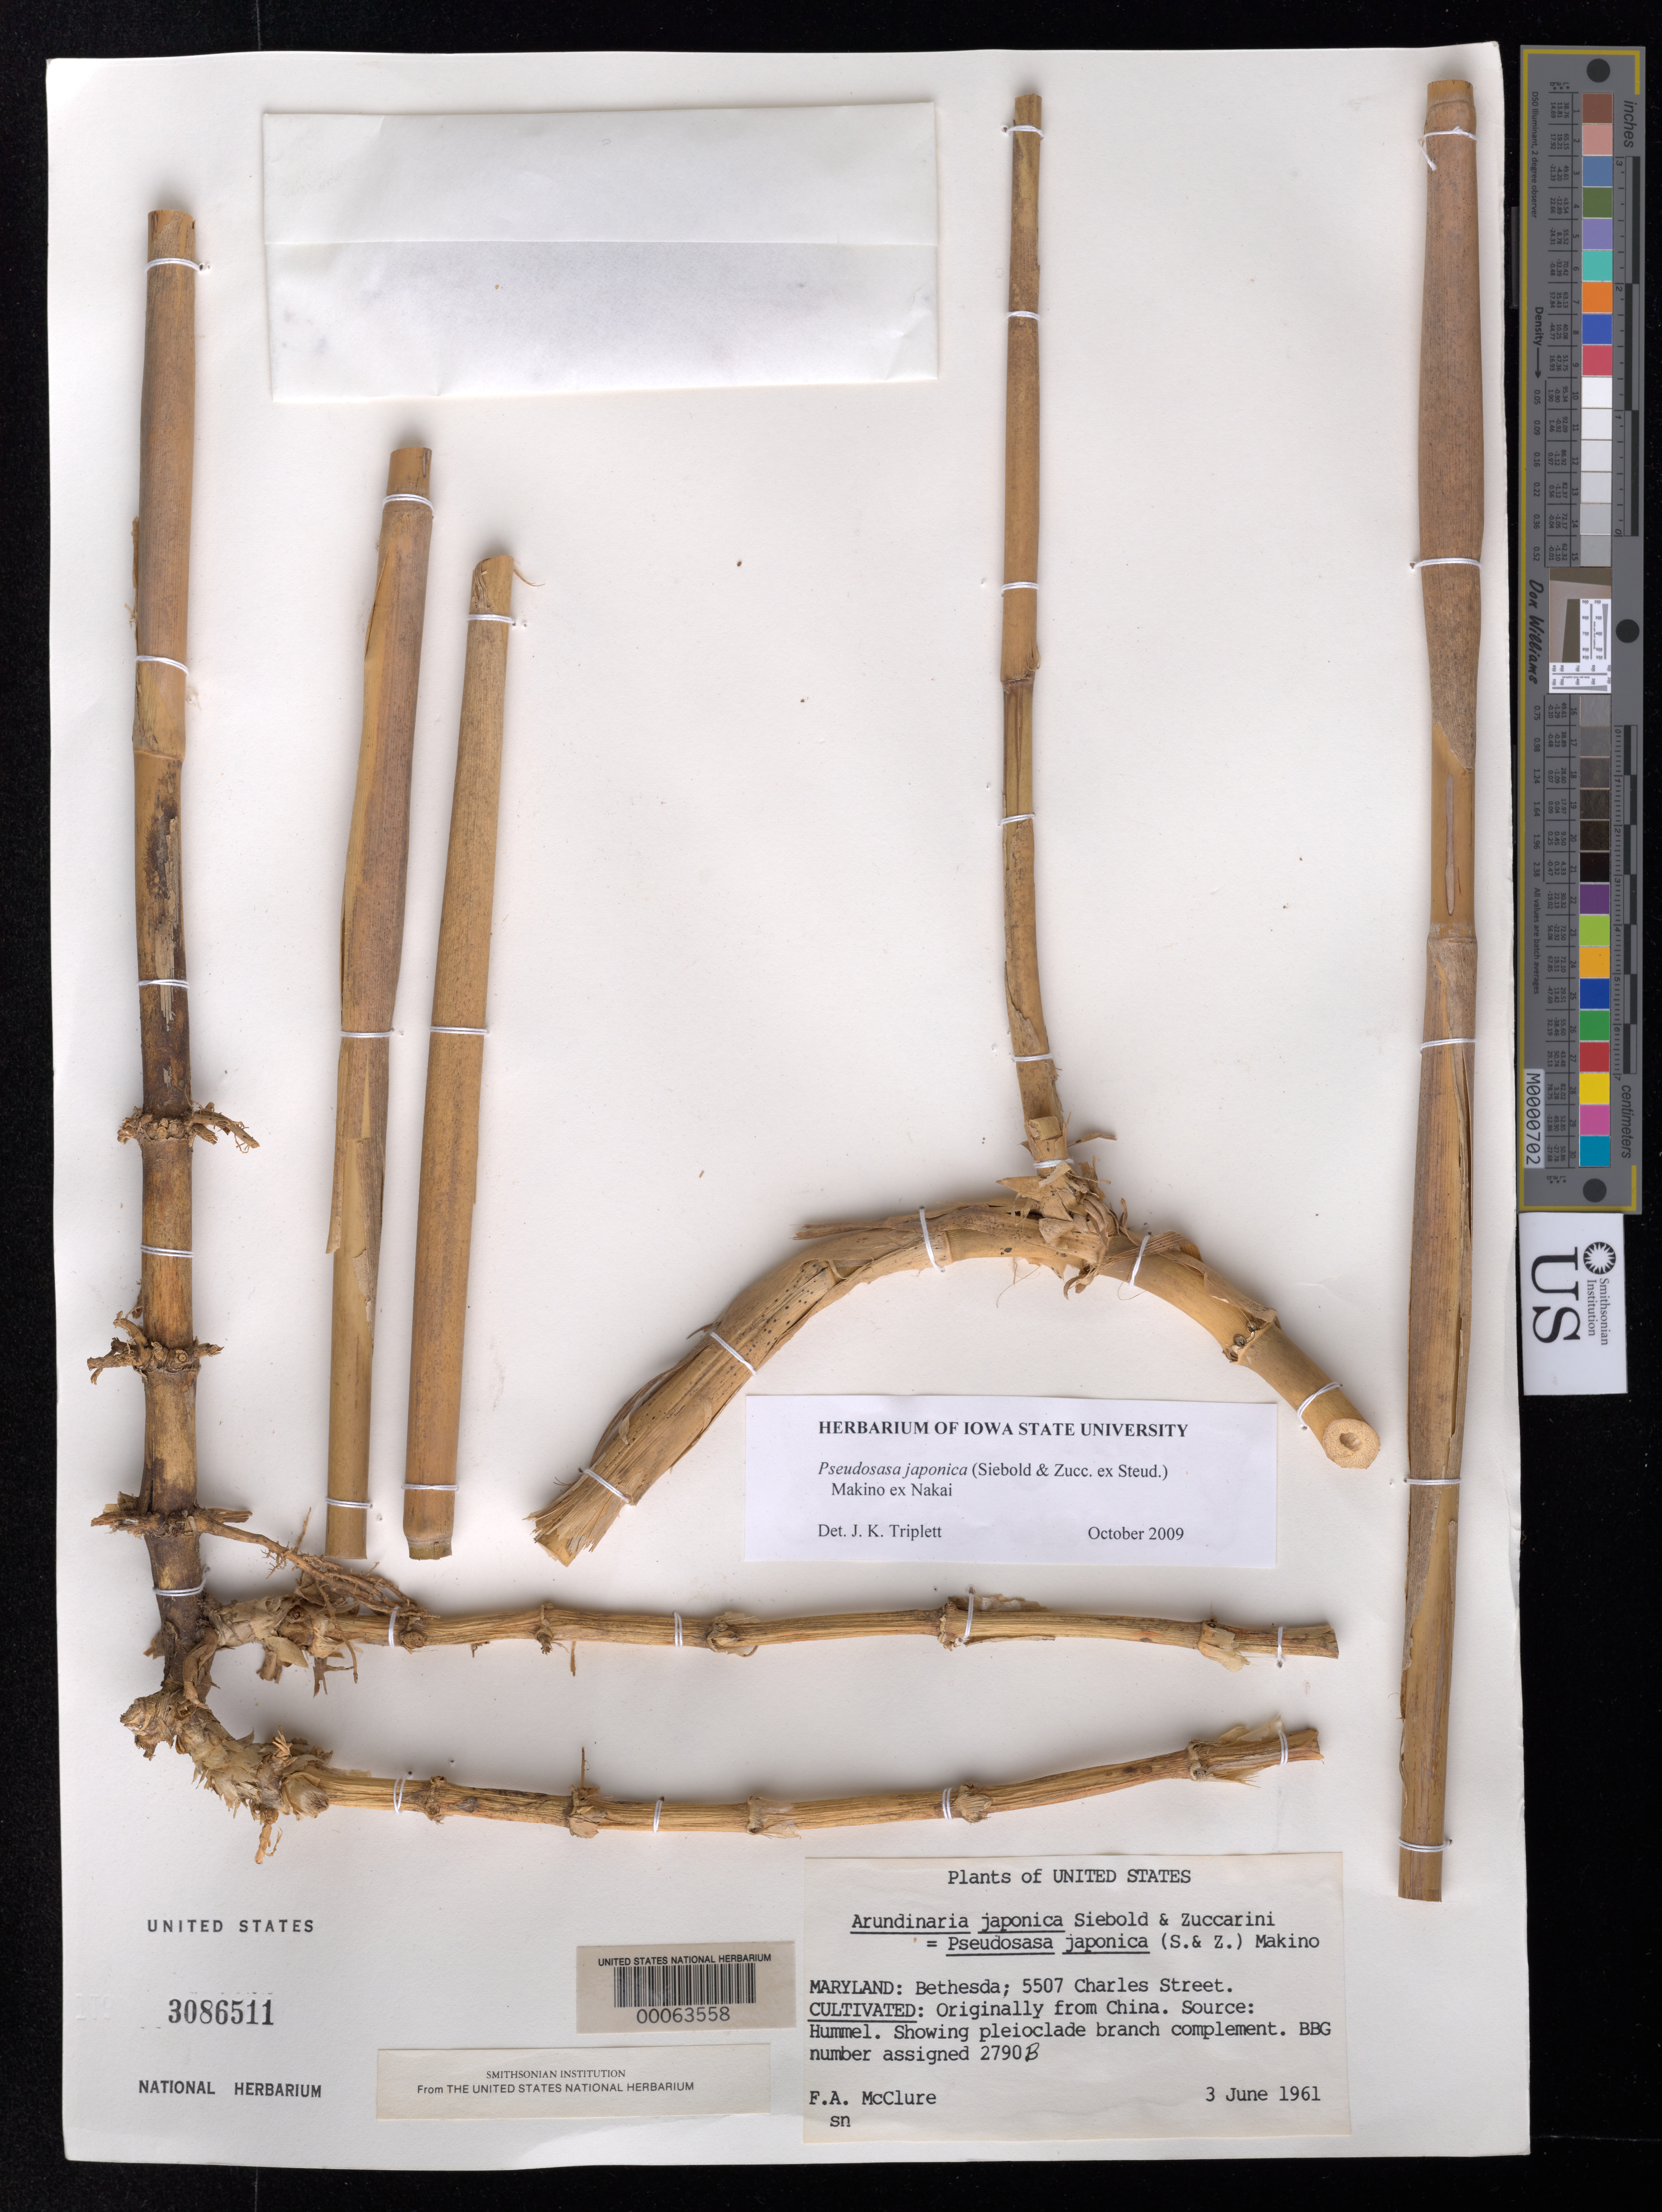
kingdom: Plantae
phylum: Tracheophyta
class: Liliopsida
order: Poales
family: Poaceae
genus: Pseudosasa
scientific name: Pseudosasa japonica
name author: (Siebold & Zucc. ex Steud.) Makino ex Nakai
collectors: F. A. McClure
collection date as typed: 03 Jun 1961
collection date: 1961-06-03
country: United States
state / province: Maryland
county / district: Montgomery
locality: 5507 Charles Street, Bethesda (McClure's garden)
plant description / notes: Branch Complement; BBG# 2790 B; originally from China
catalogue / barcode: US 3086511